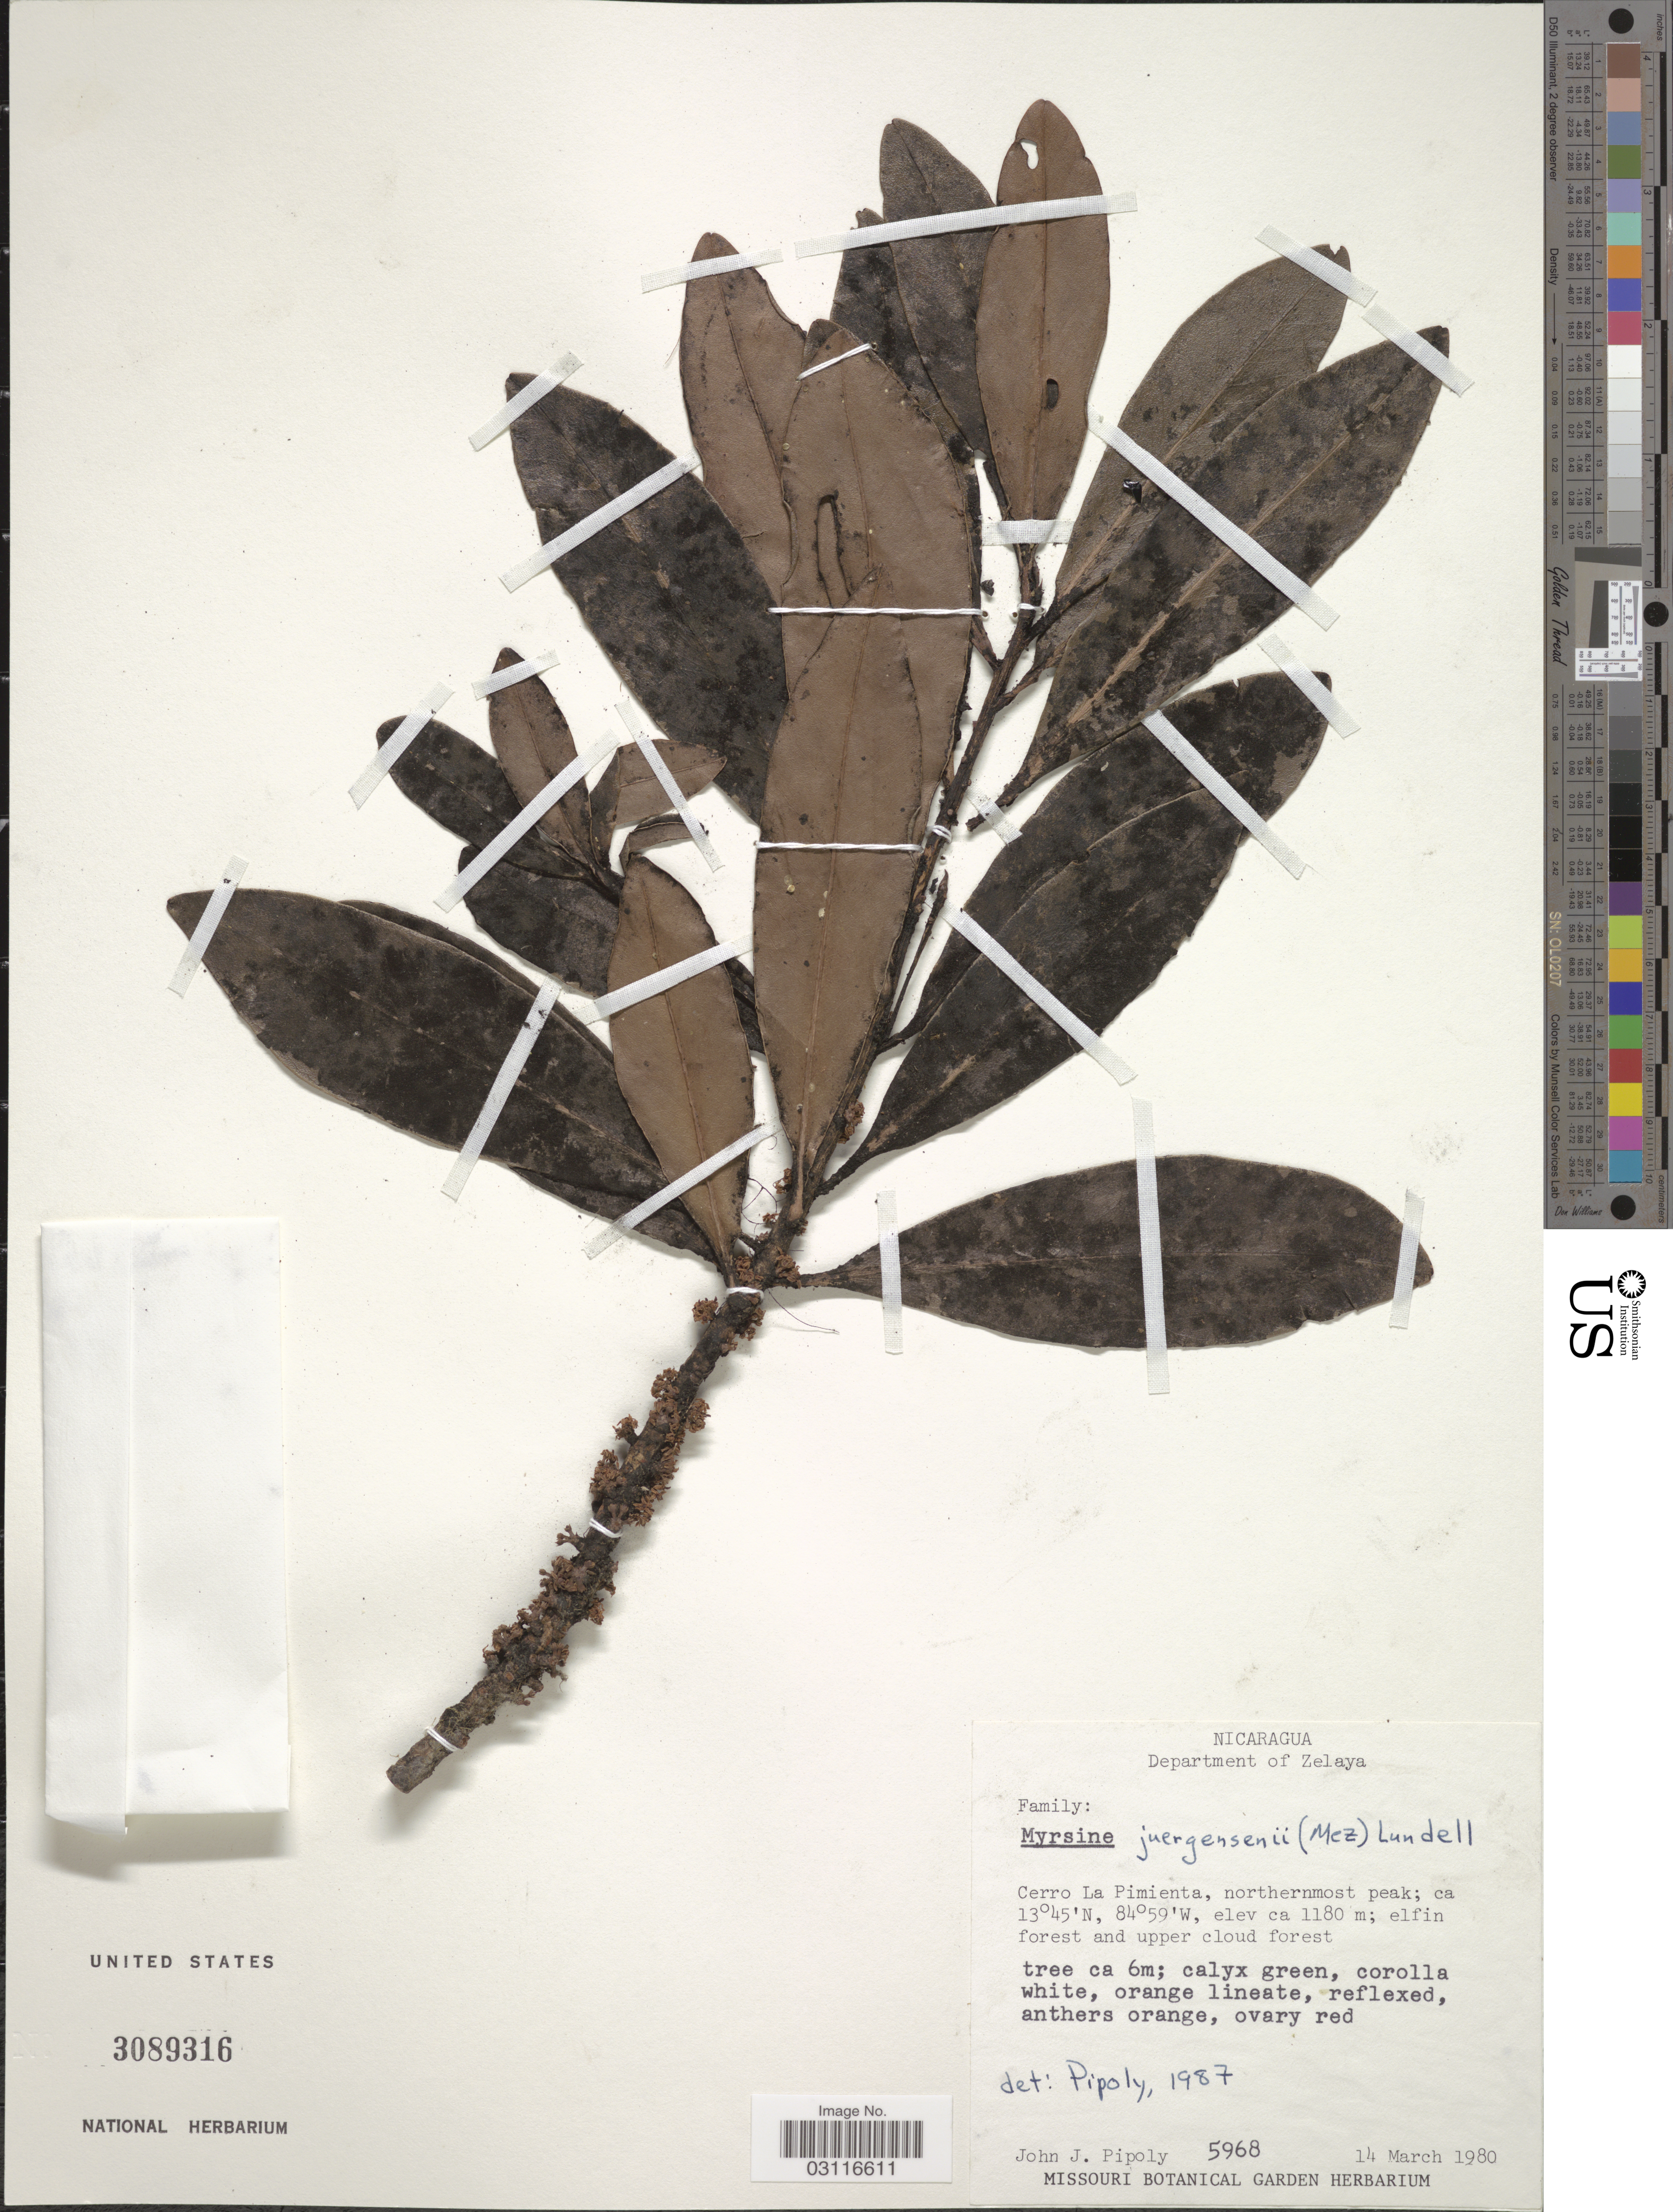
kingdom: Plantae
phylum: Tracheophyta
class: Magnoliopsida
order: Ericales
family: Primulaceae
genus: Myrsine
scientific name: Myrsine juergensenii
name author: (Mez) Lundell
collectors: J. J. Pipoly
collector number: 5968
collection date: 1980-03-14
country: Nicaragua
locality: Department of Zelaya. Cerro La Pimienta, northernmost peak.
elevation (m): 1180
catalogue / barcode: US 3089316